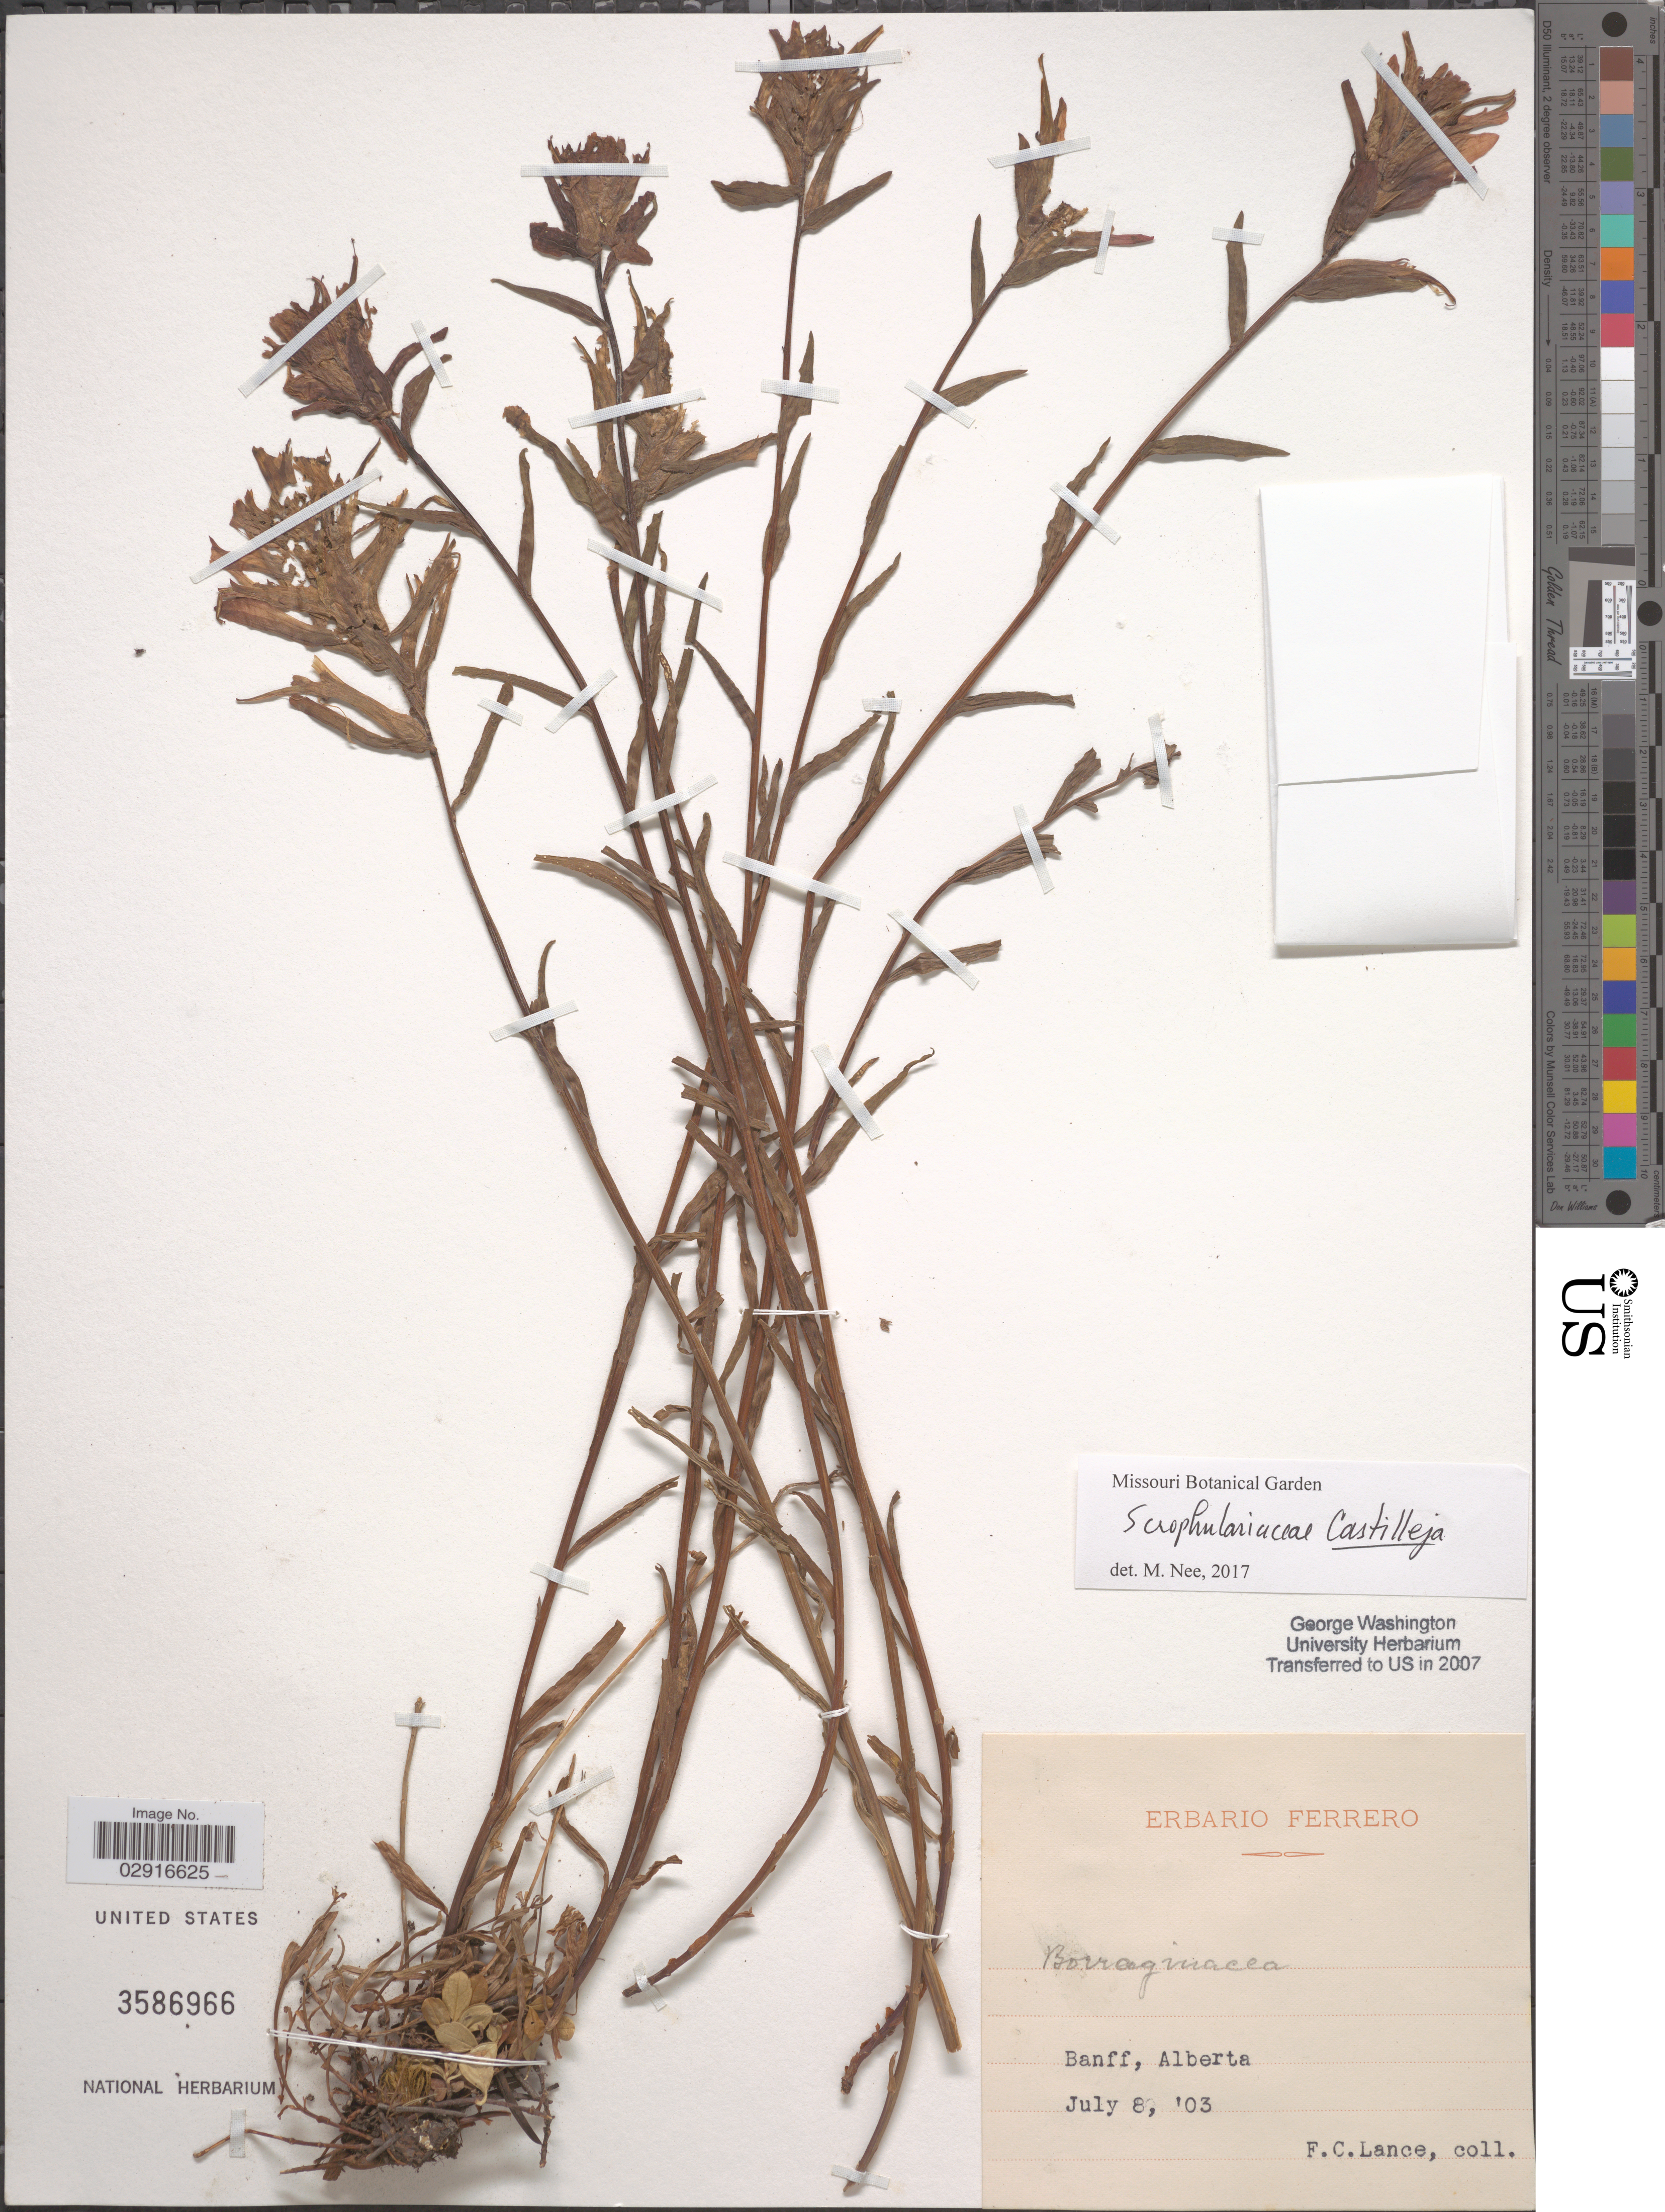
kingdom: Plantae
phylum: Tracheophyta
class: Magnoliopsida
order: Boraginales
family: Boraginaceae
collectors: F. Lance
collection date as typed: Transcribed d/m/y: 8/7/3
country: Canada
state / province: Alberta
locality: Banff, Alberta.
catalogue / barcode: US 3586966